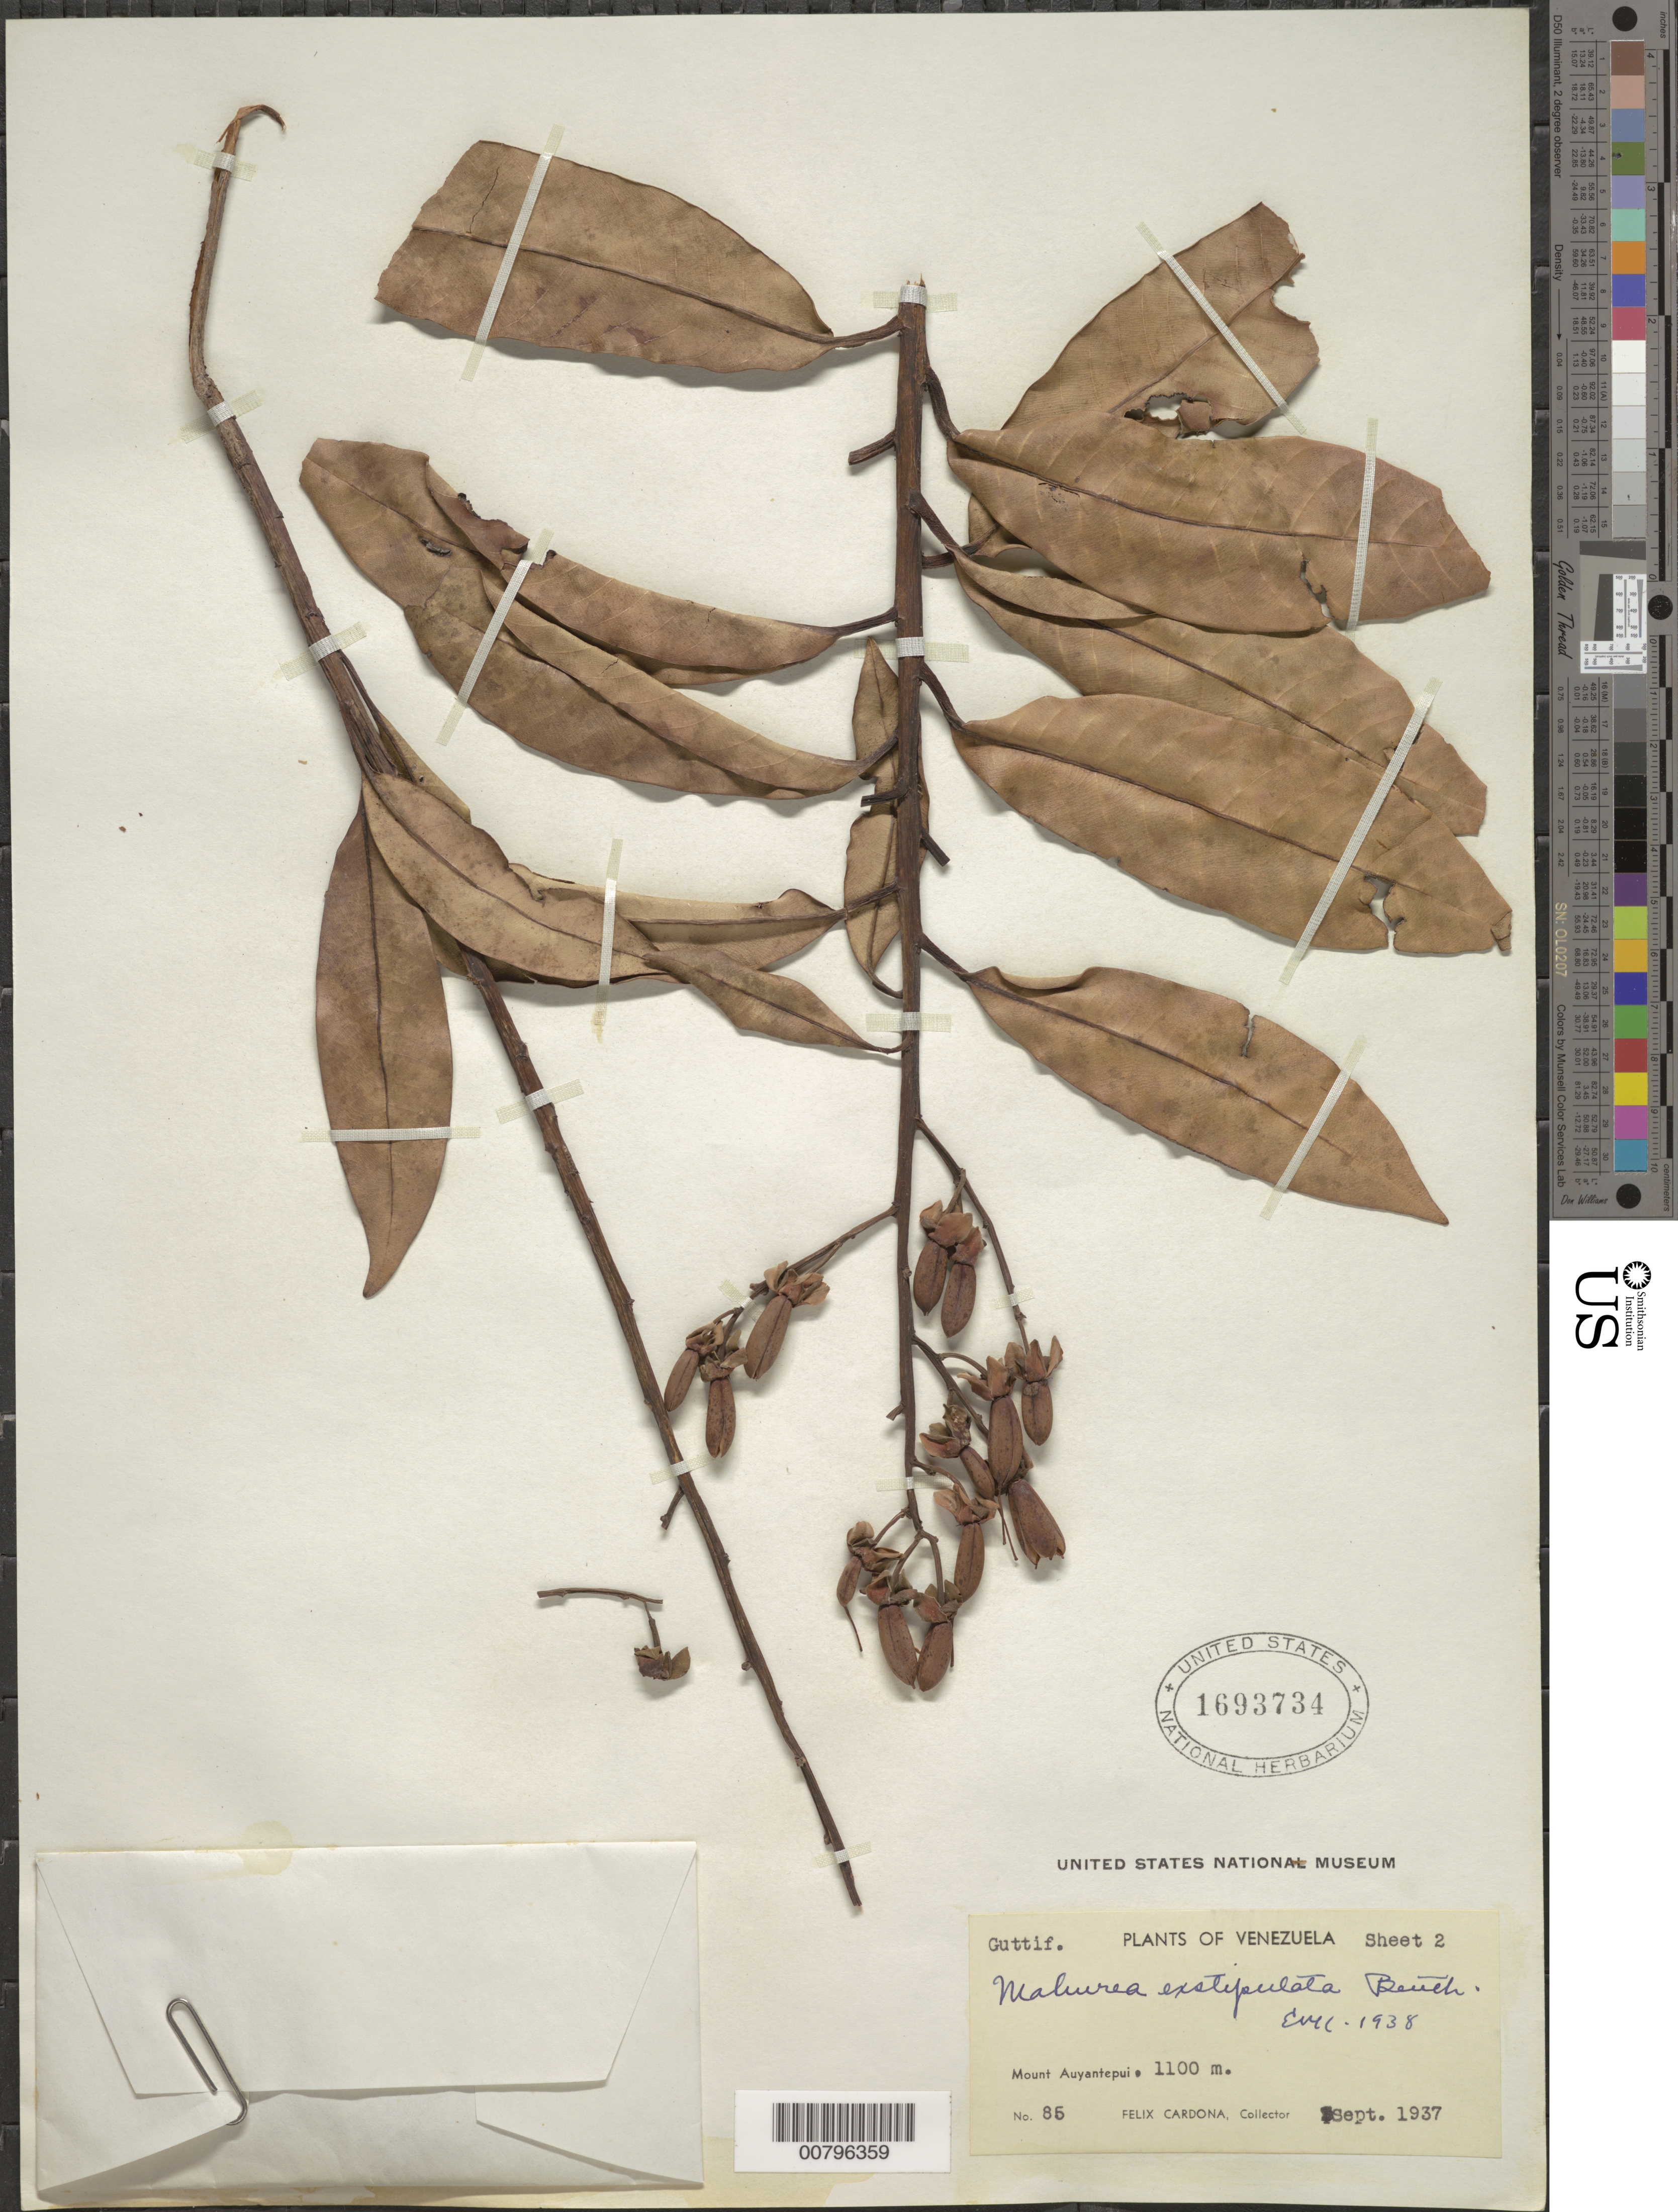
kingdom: Plantae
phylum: Tracheophyta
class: Magnoliopsida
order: Malpighiales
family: Calophyllaceae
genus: Mahurea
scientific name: Mahurea exstipulata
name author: Benth.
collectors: F. Cardona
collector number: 85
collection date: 1937-09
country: Venezuela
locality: Mount Auyantepui.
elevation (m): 1100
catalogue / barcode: US 1693734